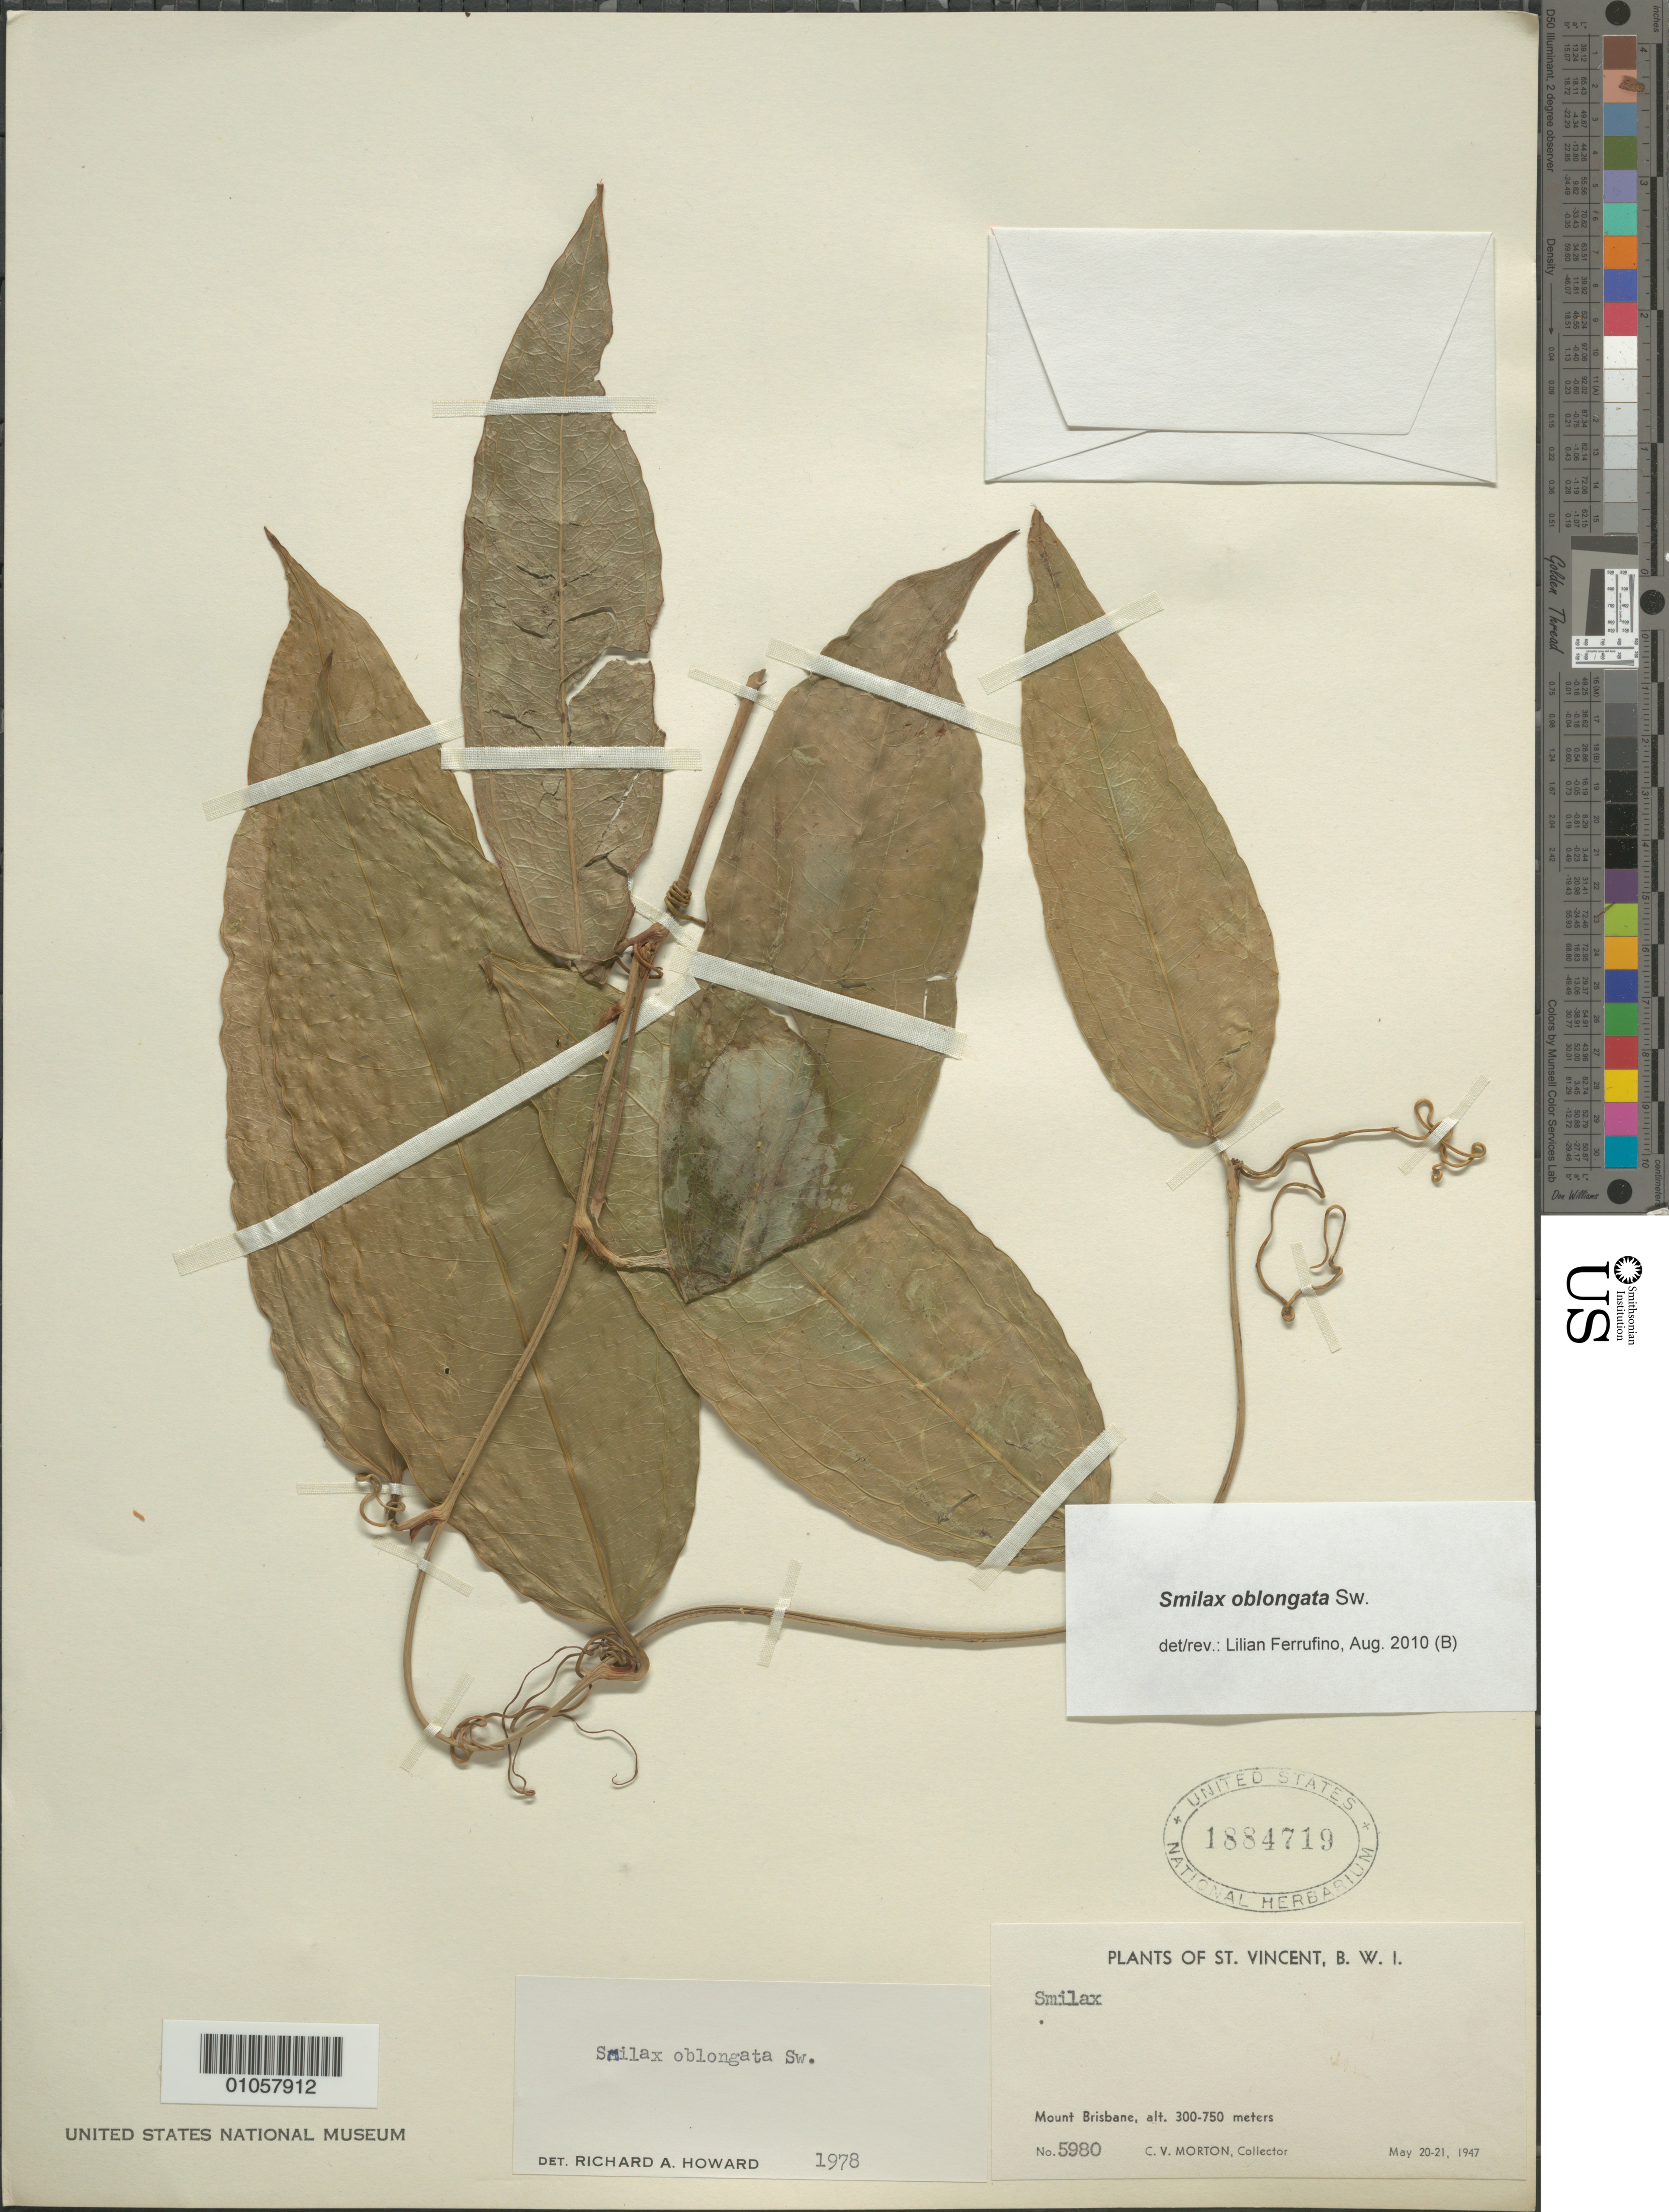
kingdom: Plantae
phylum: Tracheophyta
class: Liliopsida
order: Liliales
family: Smilacaceae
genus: Smilax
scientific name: Smilax oblongata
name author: Sw.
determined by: Ferrufino, L., (USJ), Herbario Universidad de Costa Rica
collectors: C. V. Morton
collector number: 5980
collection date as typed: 20 May 1947 to 21 May 1947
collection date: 1947-05-20/1947-05-21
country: St. Vincent - Grenadines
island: St. Vincent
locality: Mount Brisbane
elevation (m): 300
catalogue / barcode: US 1884719